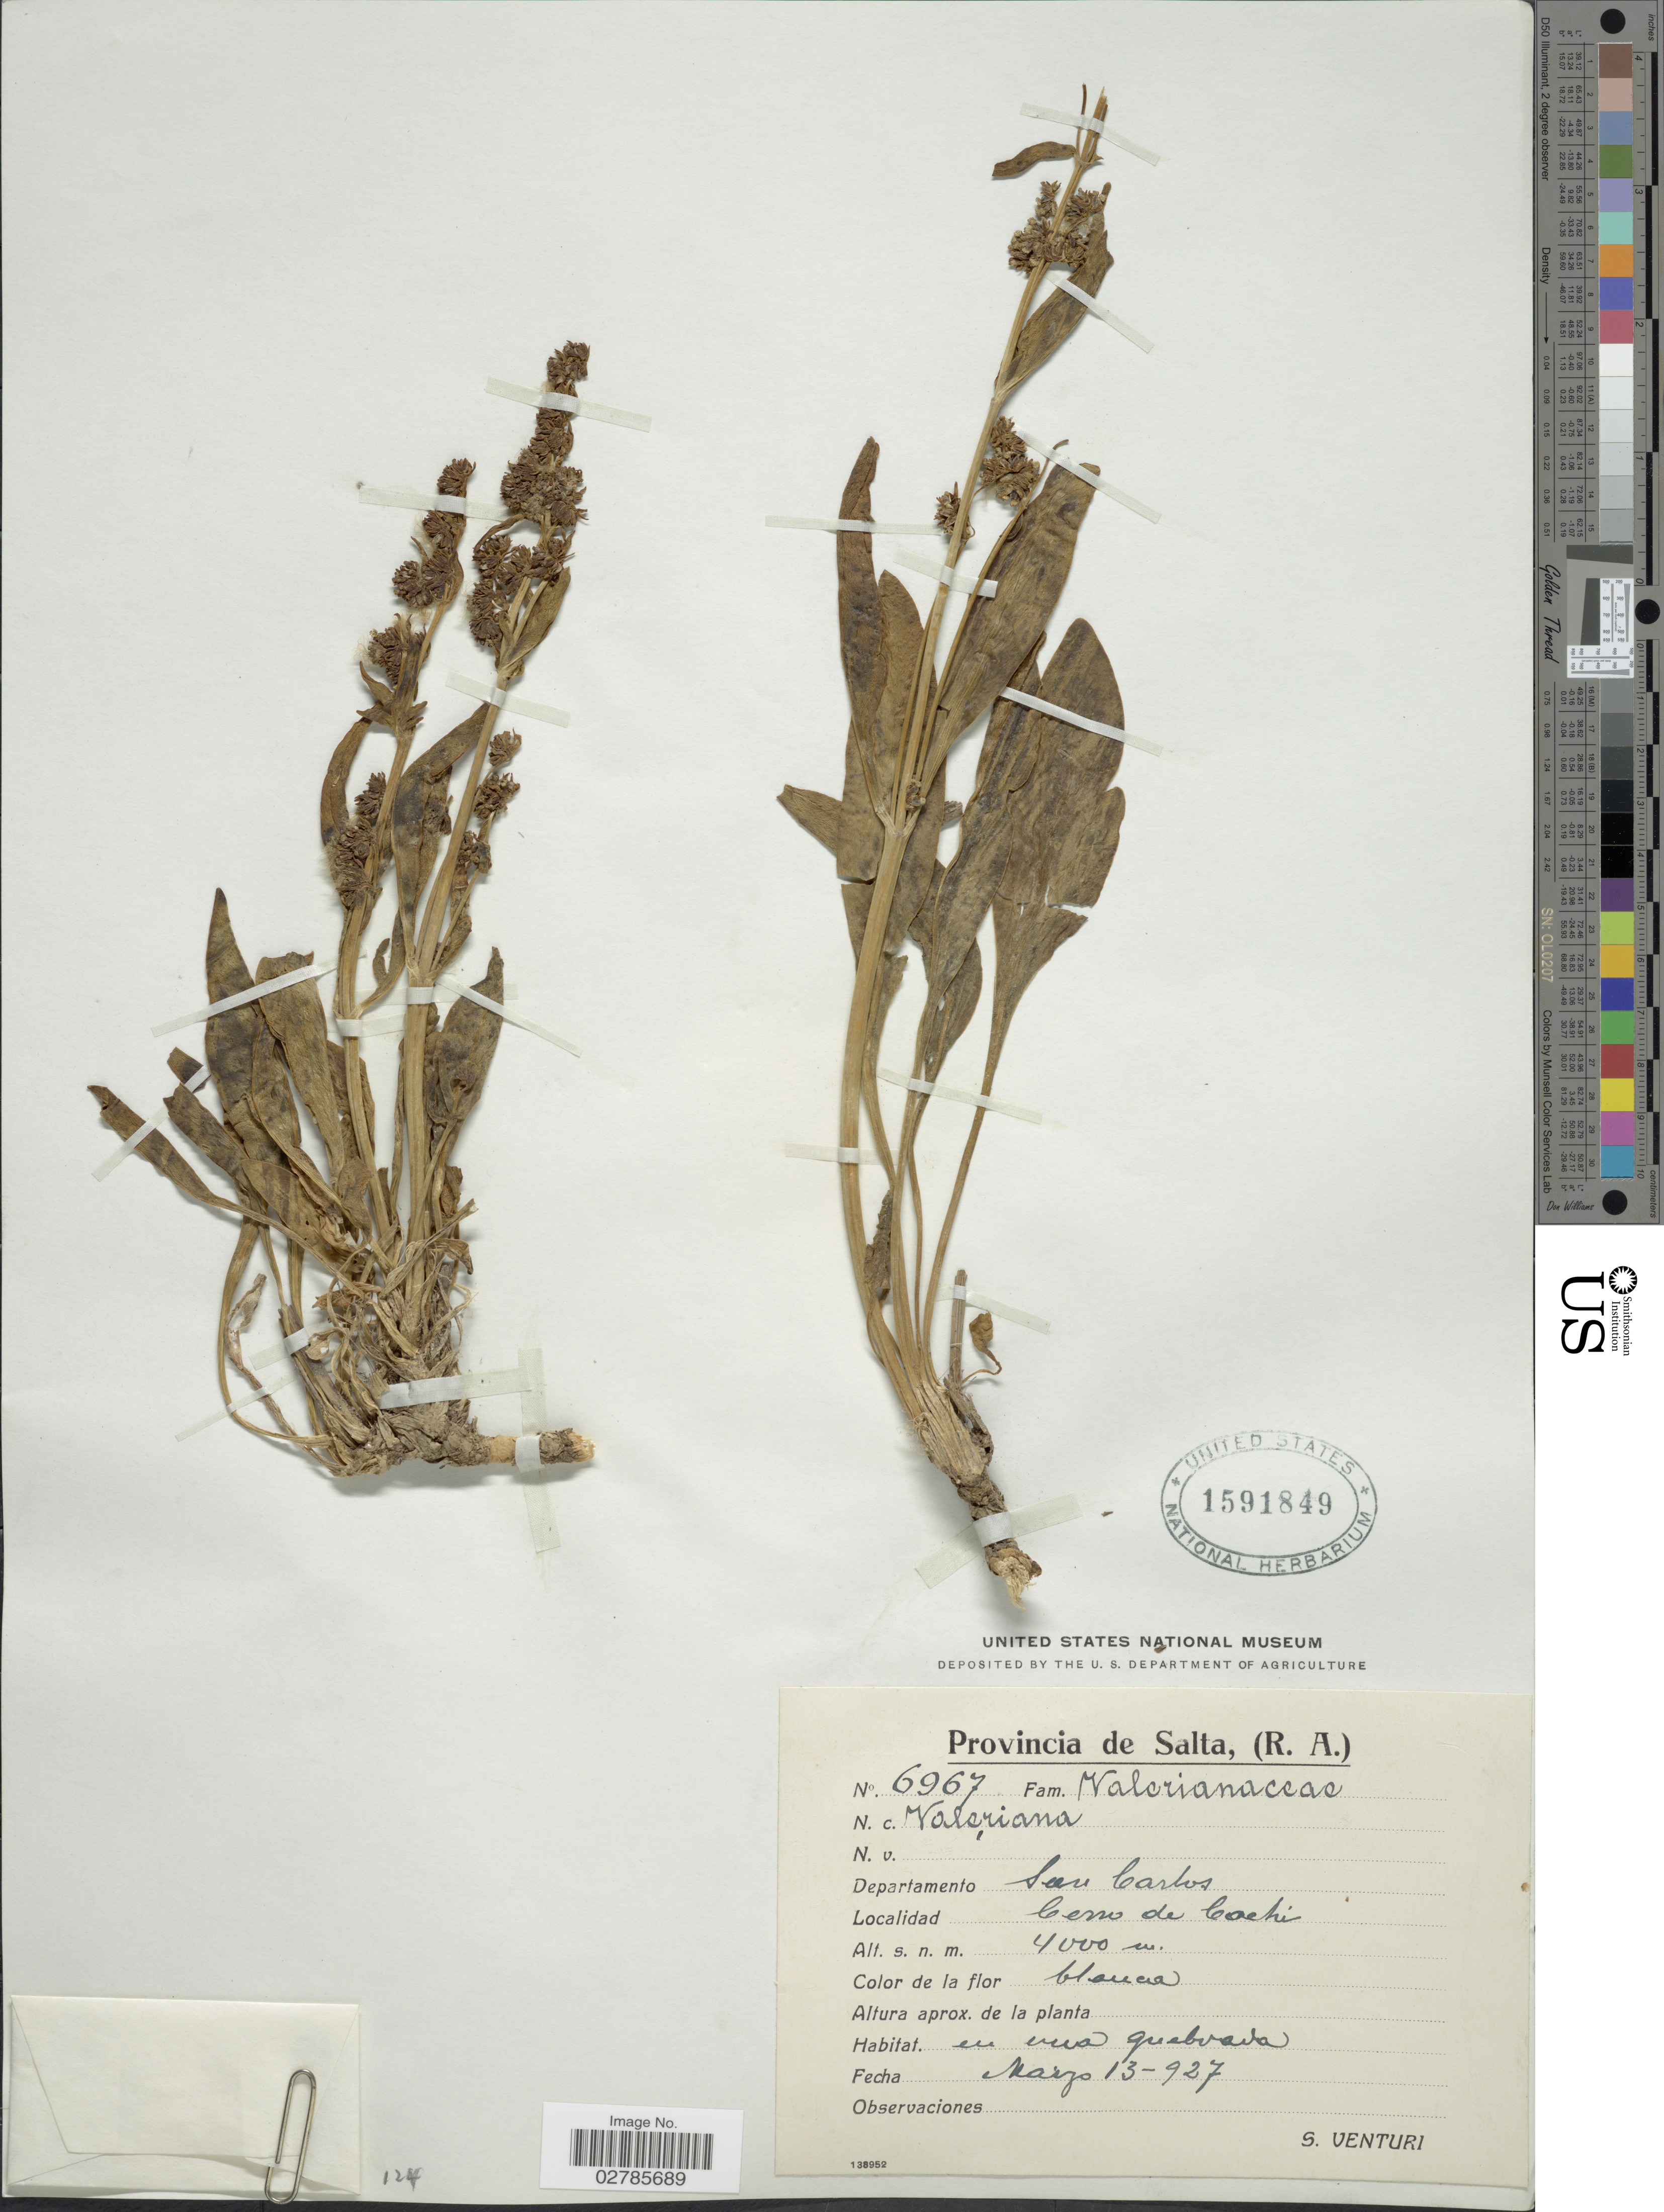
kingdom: Plantae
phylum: Tracheophyta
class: Magnoliopsida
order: Dipsacales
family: Caprifoliaceae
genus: Valeriana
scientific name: Valeriana sp.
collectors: S. Venturi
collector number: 6967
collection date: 1927-03-13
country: Argentina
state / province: Salta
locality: Departamento San Carlos, Cerro de Cachi.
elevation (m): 4000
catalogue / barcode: US 1591849